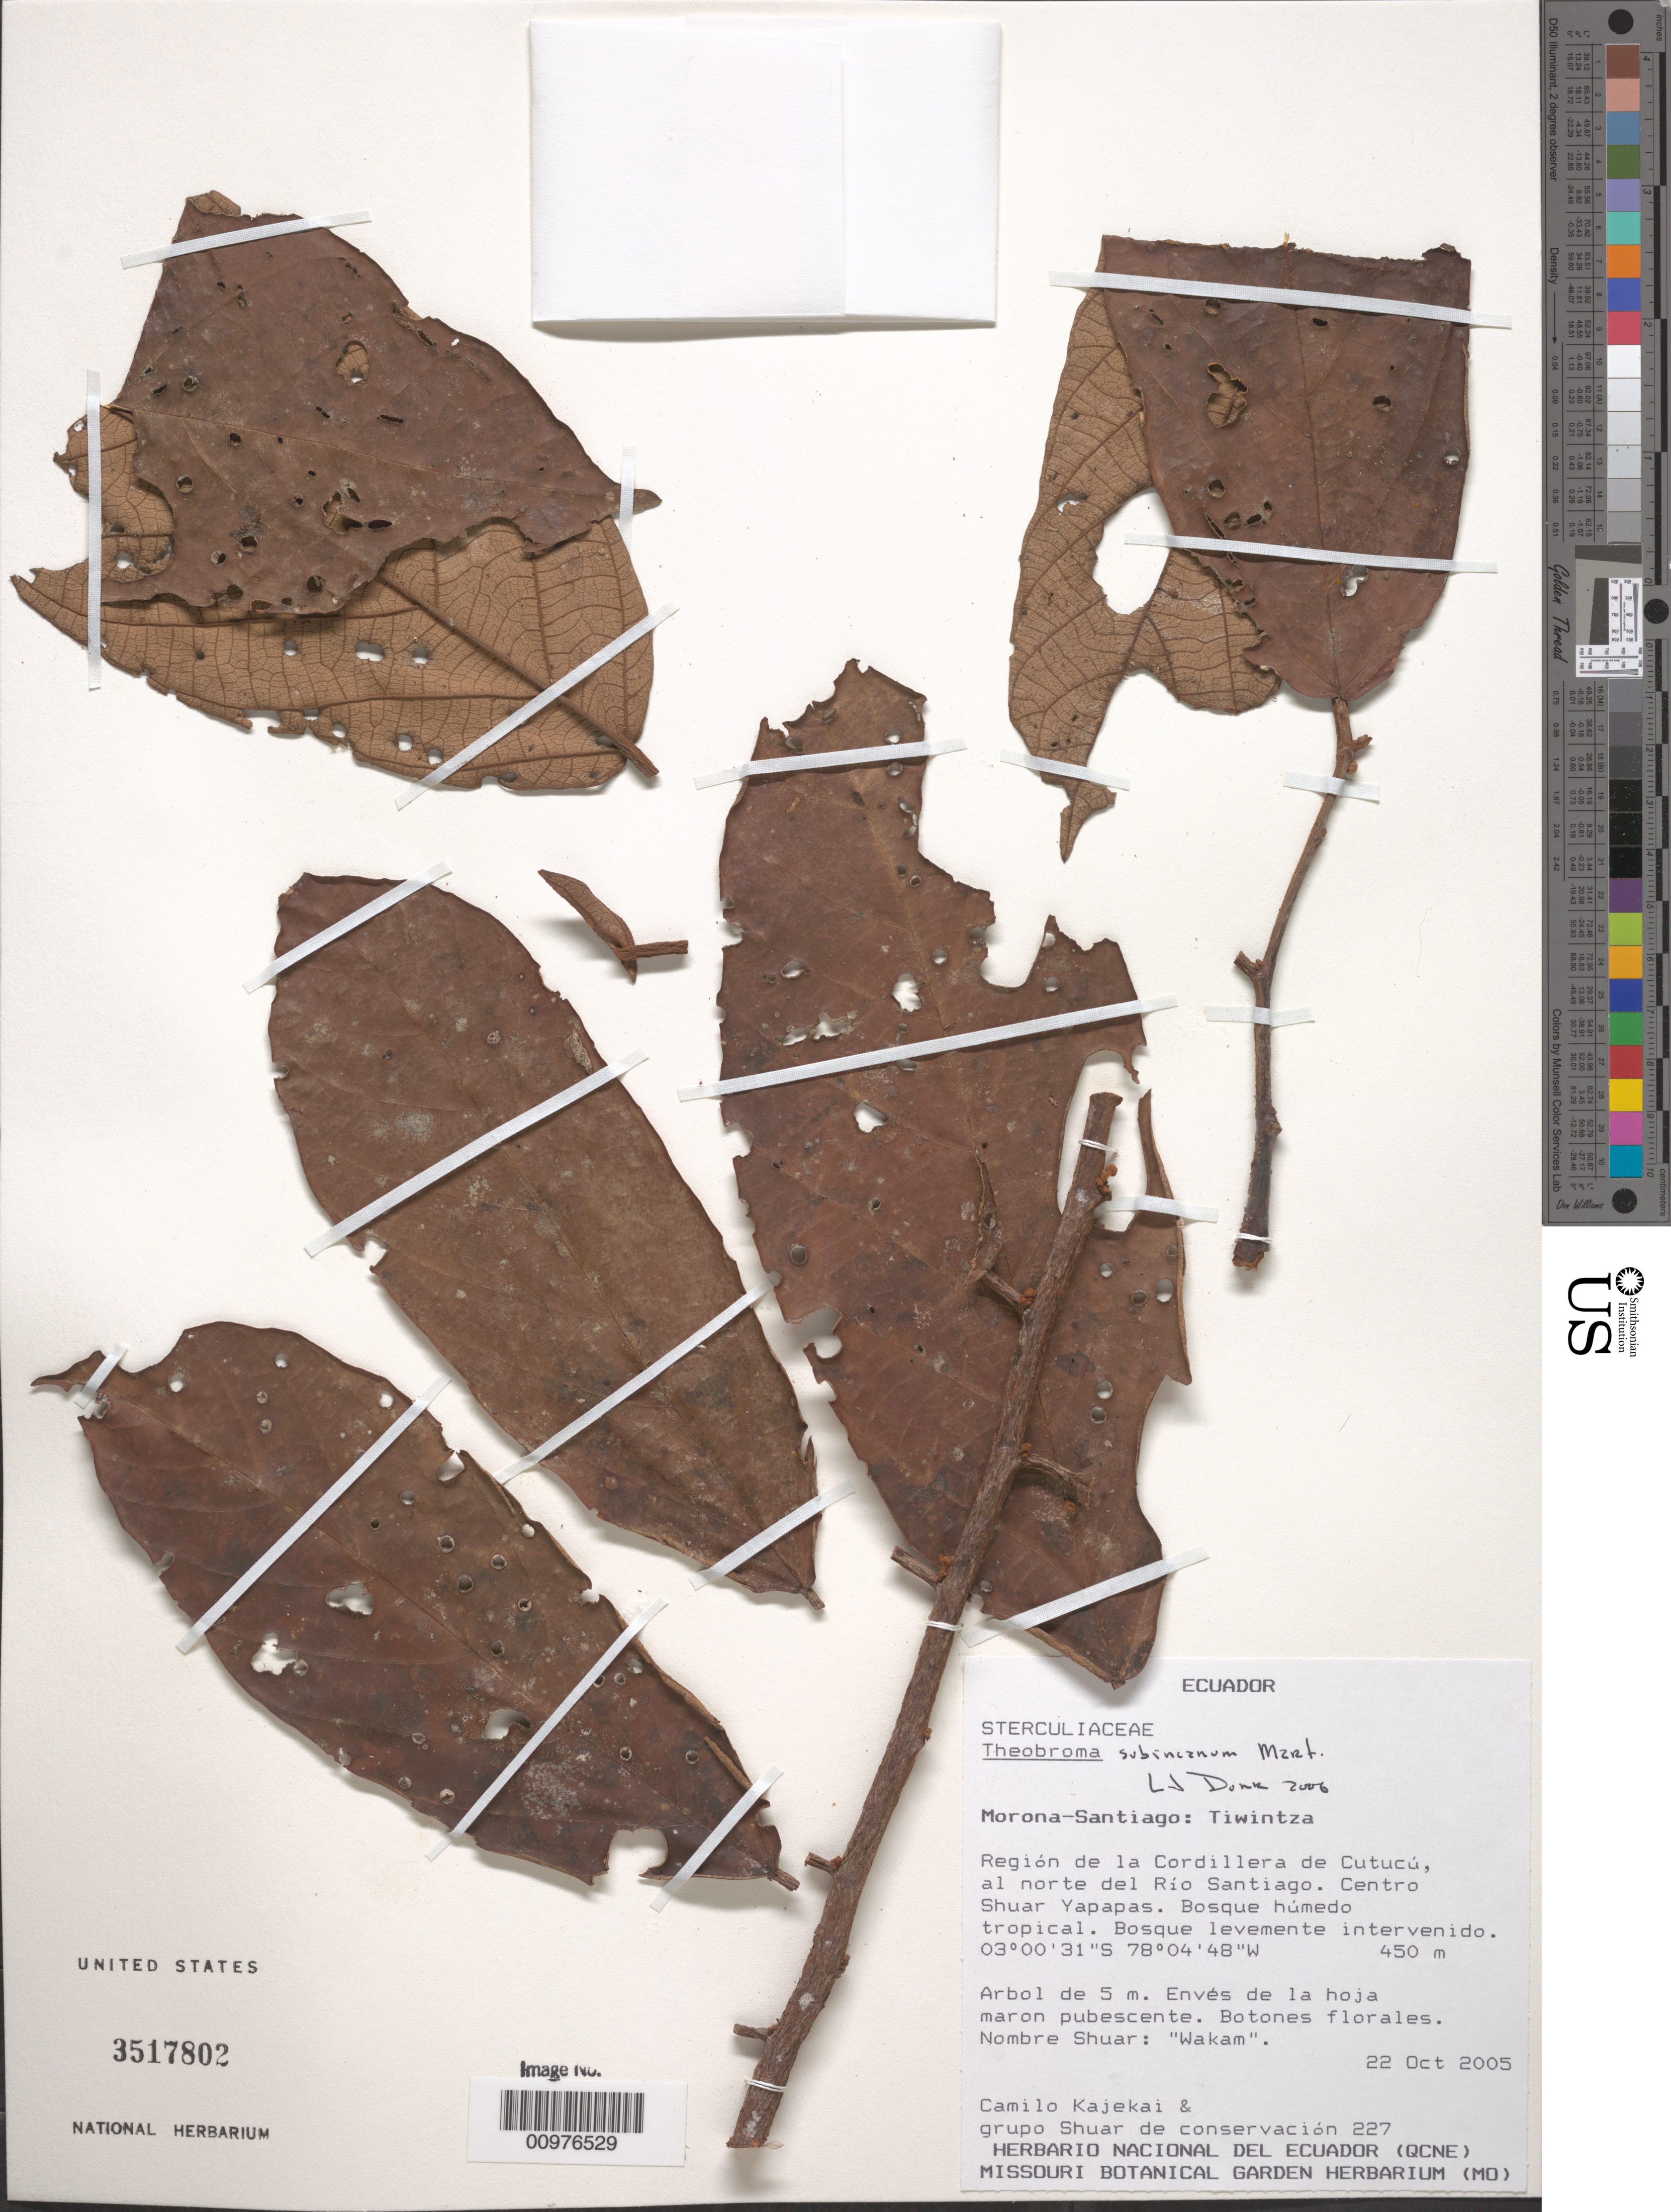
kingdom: Plantae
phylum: Tracheophyta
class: Magnoliopsida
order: Malvales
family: Malvaceae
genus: Theobroma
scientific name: Theobroma subincanum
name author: Mart.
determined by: Dorr, L. J., (BOT), Smithsonian Institution - National Museum of Natural History (UNITED STATES)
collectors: C. Kajekai & et al.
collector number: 227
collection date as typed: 22 Oct 2005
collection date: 2005-10-22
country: Ecuador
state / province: Morona-Santiago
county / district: Tiwintza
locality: Región de la Corillera de Cutucú, al norte del Río Santiago. Centro Shuar Yapapas.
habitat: Bosque húmedo tropical. Bosque levemente intervenido.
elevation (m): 450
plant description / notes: Common name: Wakam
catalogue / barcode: US 3517802